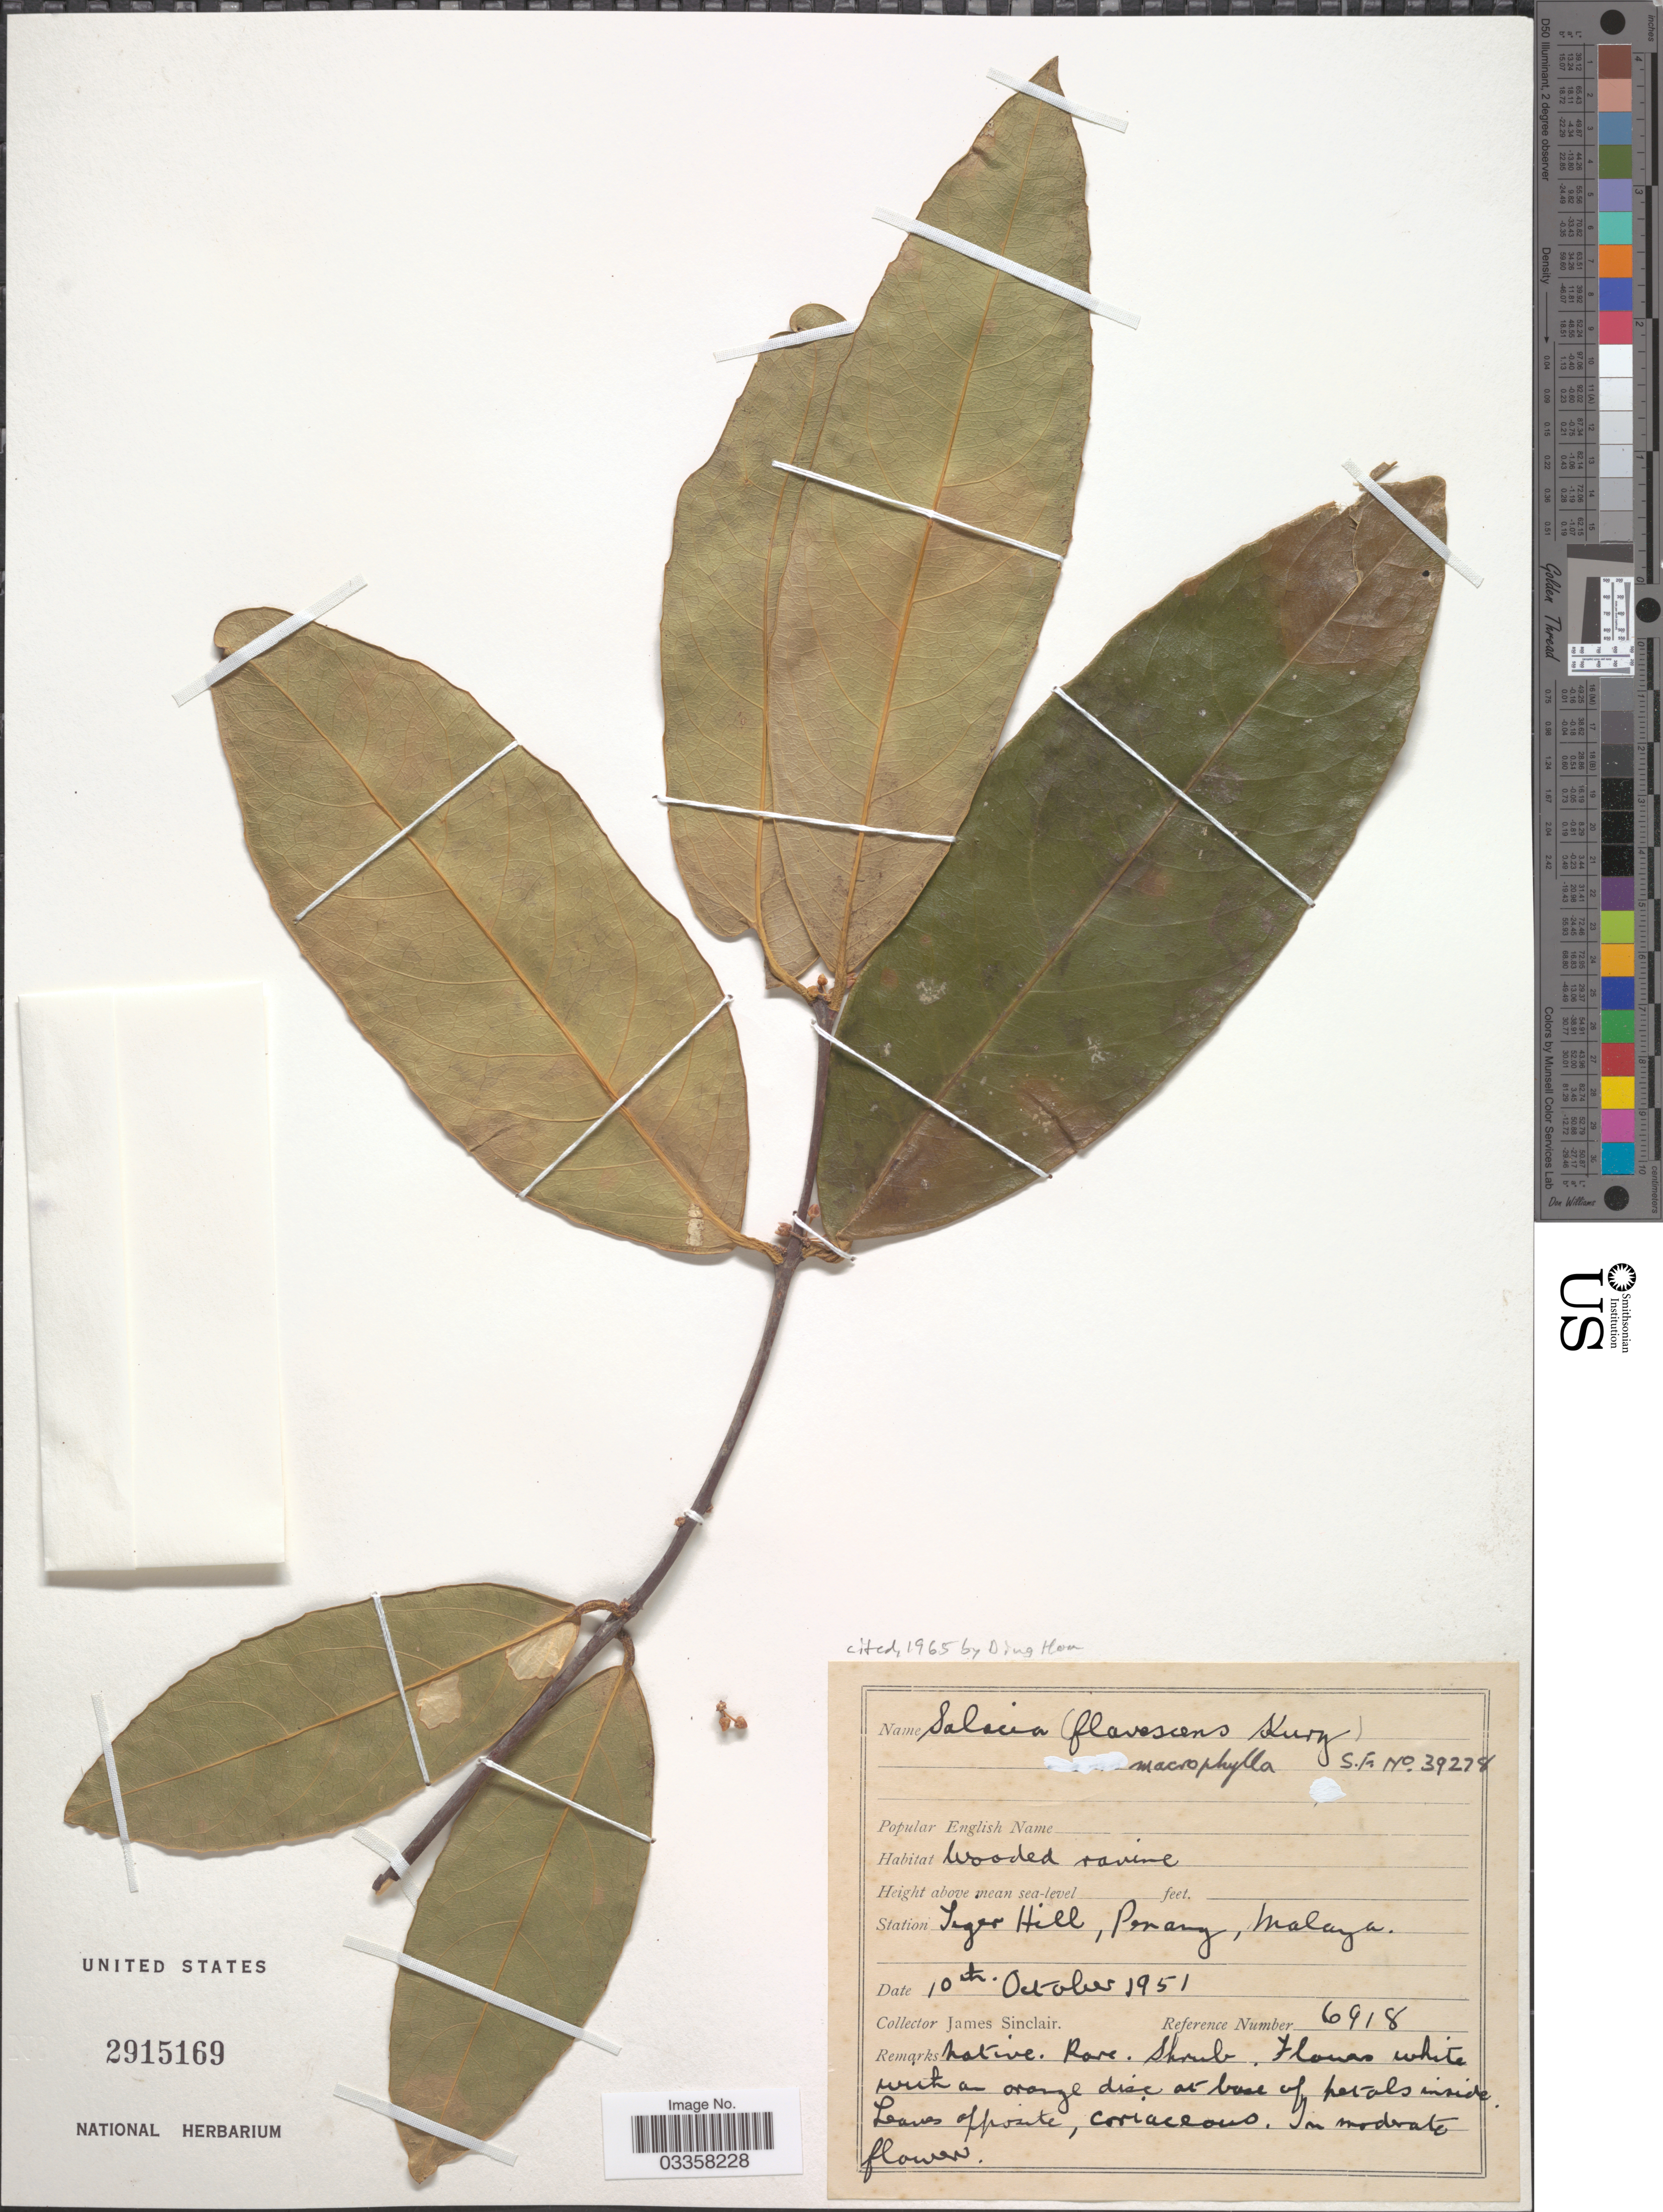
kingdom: Plantae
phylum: Tracheophyta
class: Magnoliopsida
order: Celastrales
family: Celastraceae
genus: Salacia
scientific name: Salacia macrophylla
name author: Blume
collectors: J. Sinclair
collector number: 6918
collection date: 1951-10-10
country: Malaysia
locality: Station Seger Hill, Penang, Malaya.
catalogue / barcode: US 2915169